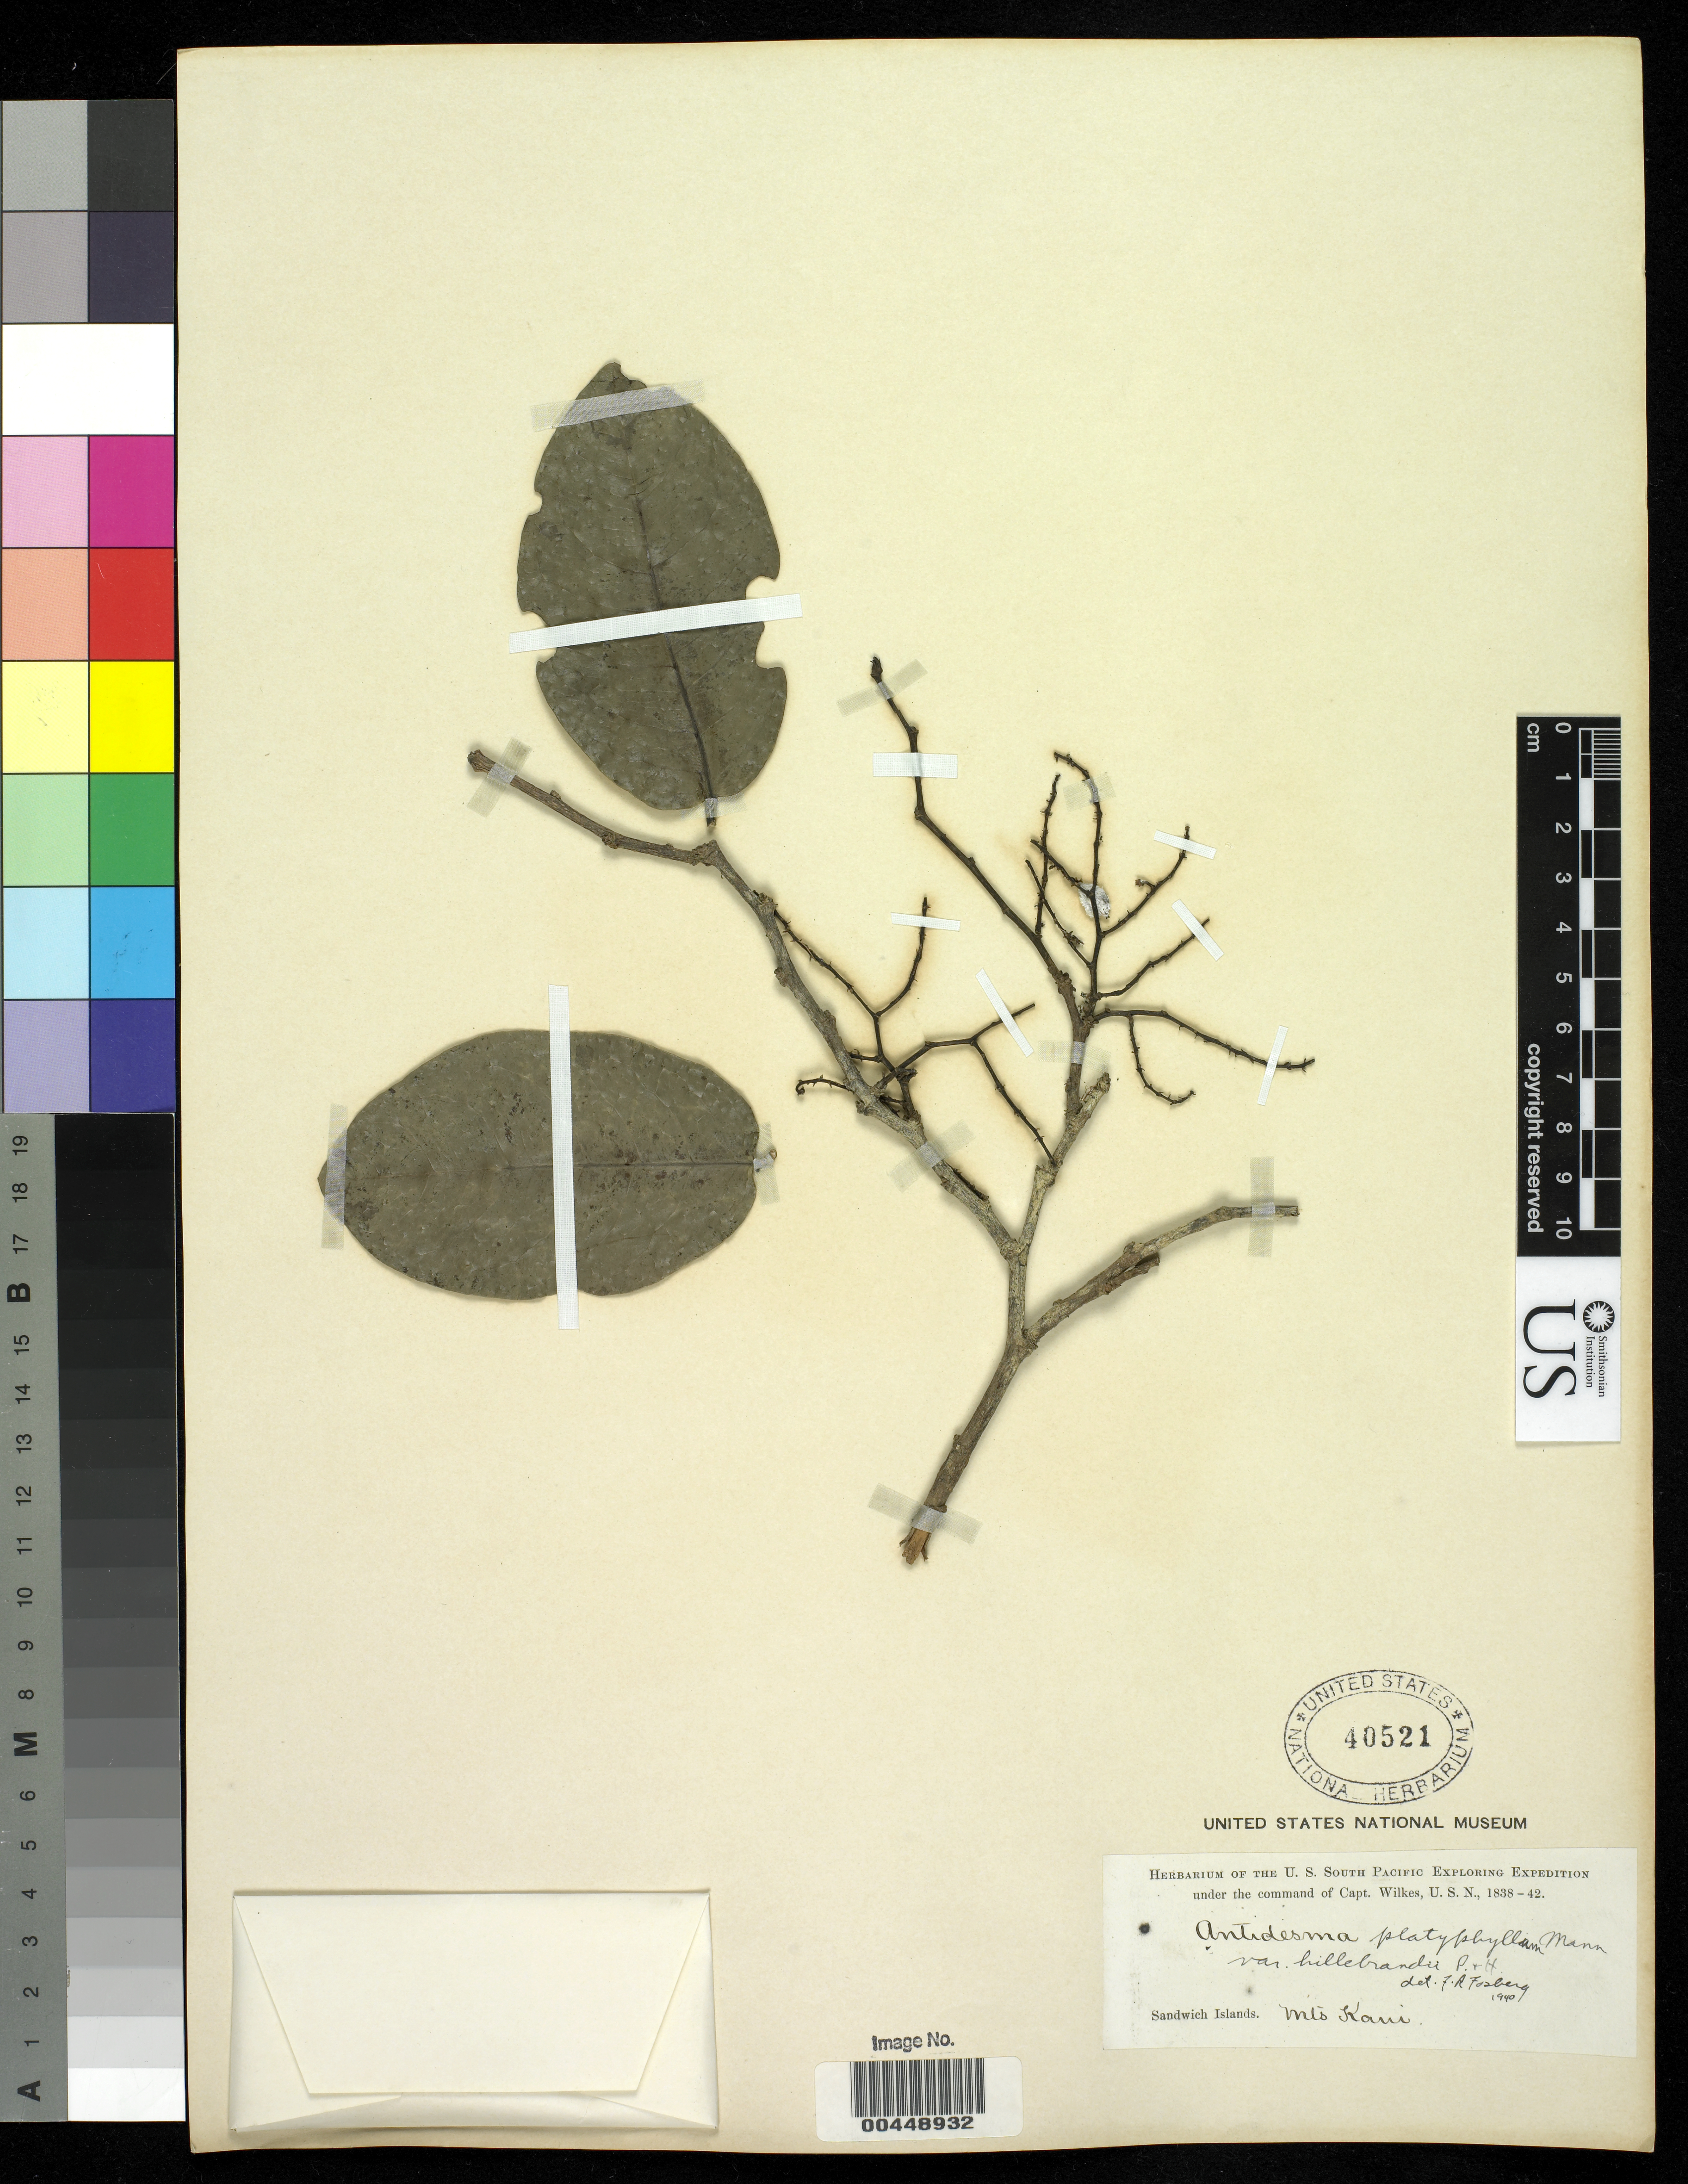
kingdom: Plantae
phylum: Tracheophyta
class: Magnoliopsida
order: Malpighiales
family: Phyllanthaceae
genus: Antidesma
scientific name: Antidesma platyphyllum var. hillebrandii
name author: Pax & K. Hoffm.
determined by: Fosberg, F. R.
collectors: Wilkes Explor. Exped.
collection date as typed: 1838 to -- --- 1842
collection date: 1838/1842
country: United States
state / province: Hawaii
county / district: Kauai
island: Kaua'i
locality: Mts Kauai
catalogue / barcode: US 40521